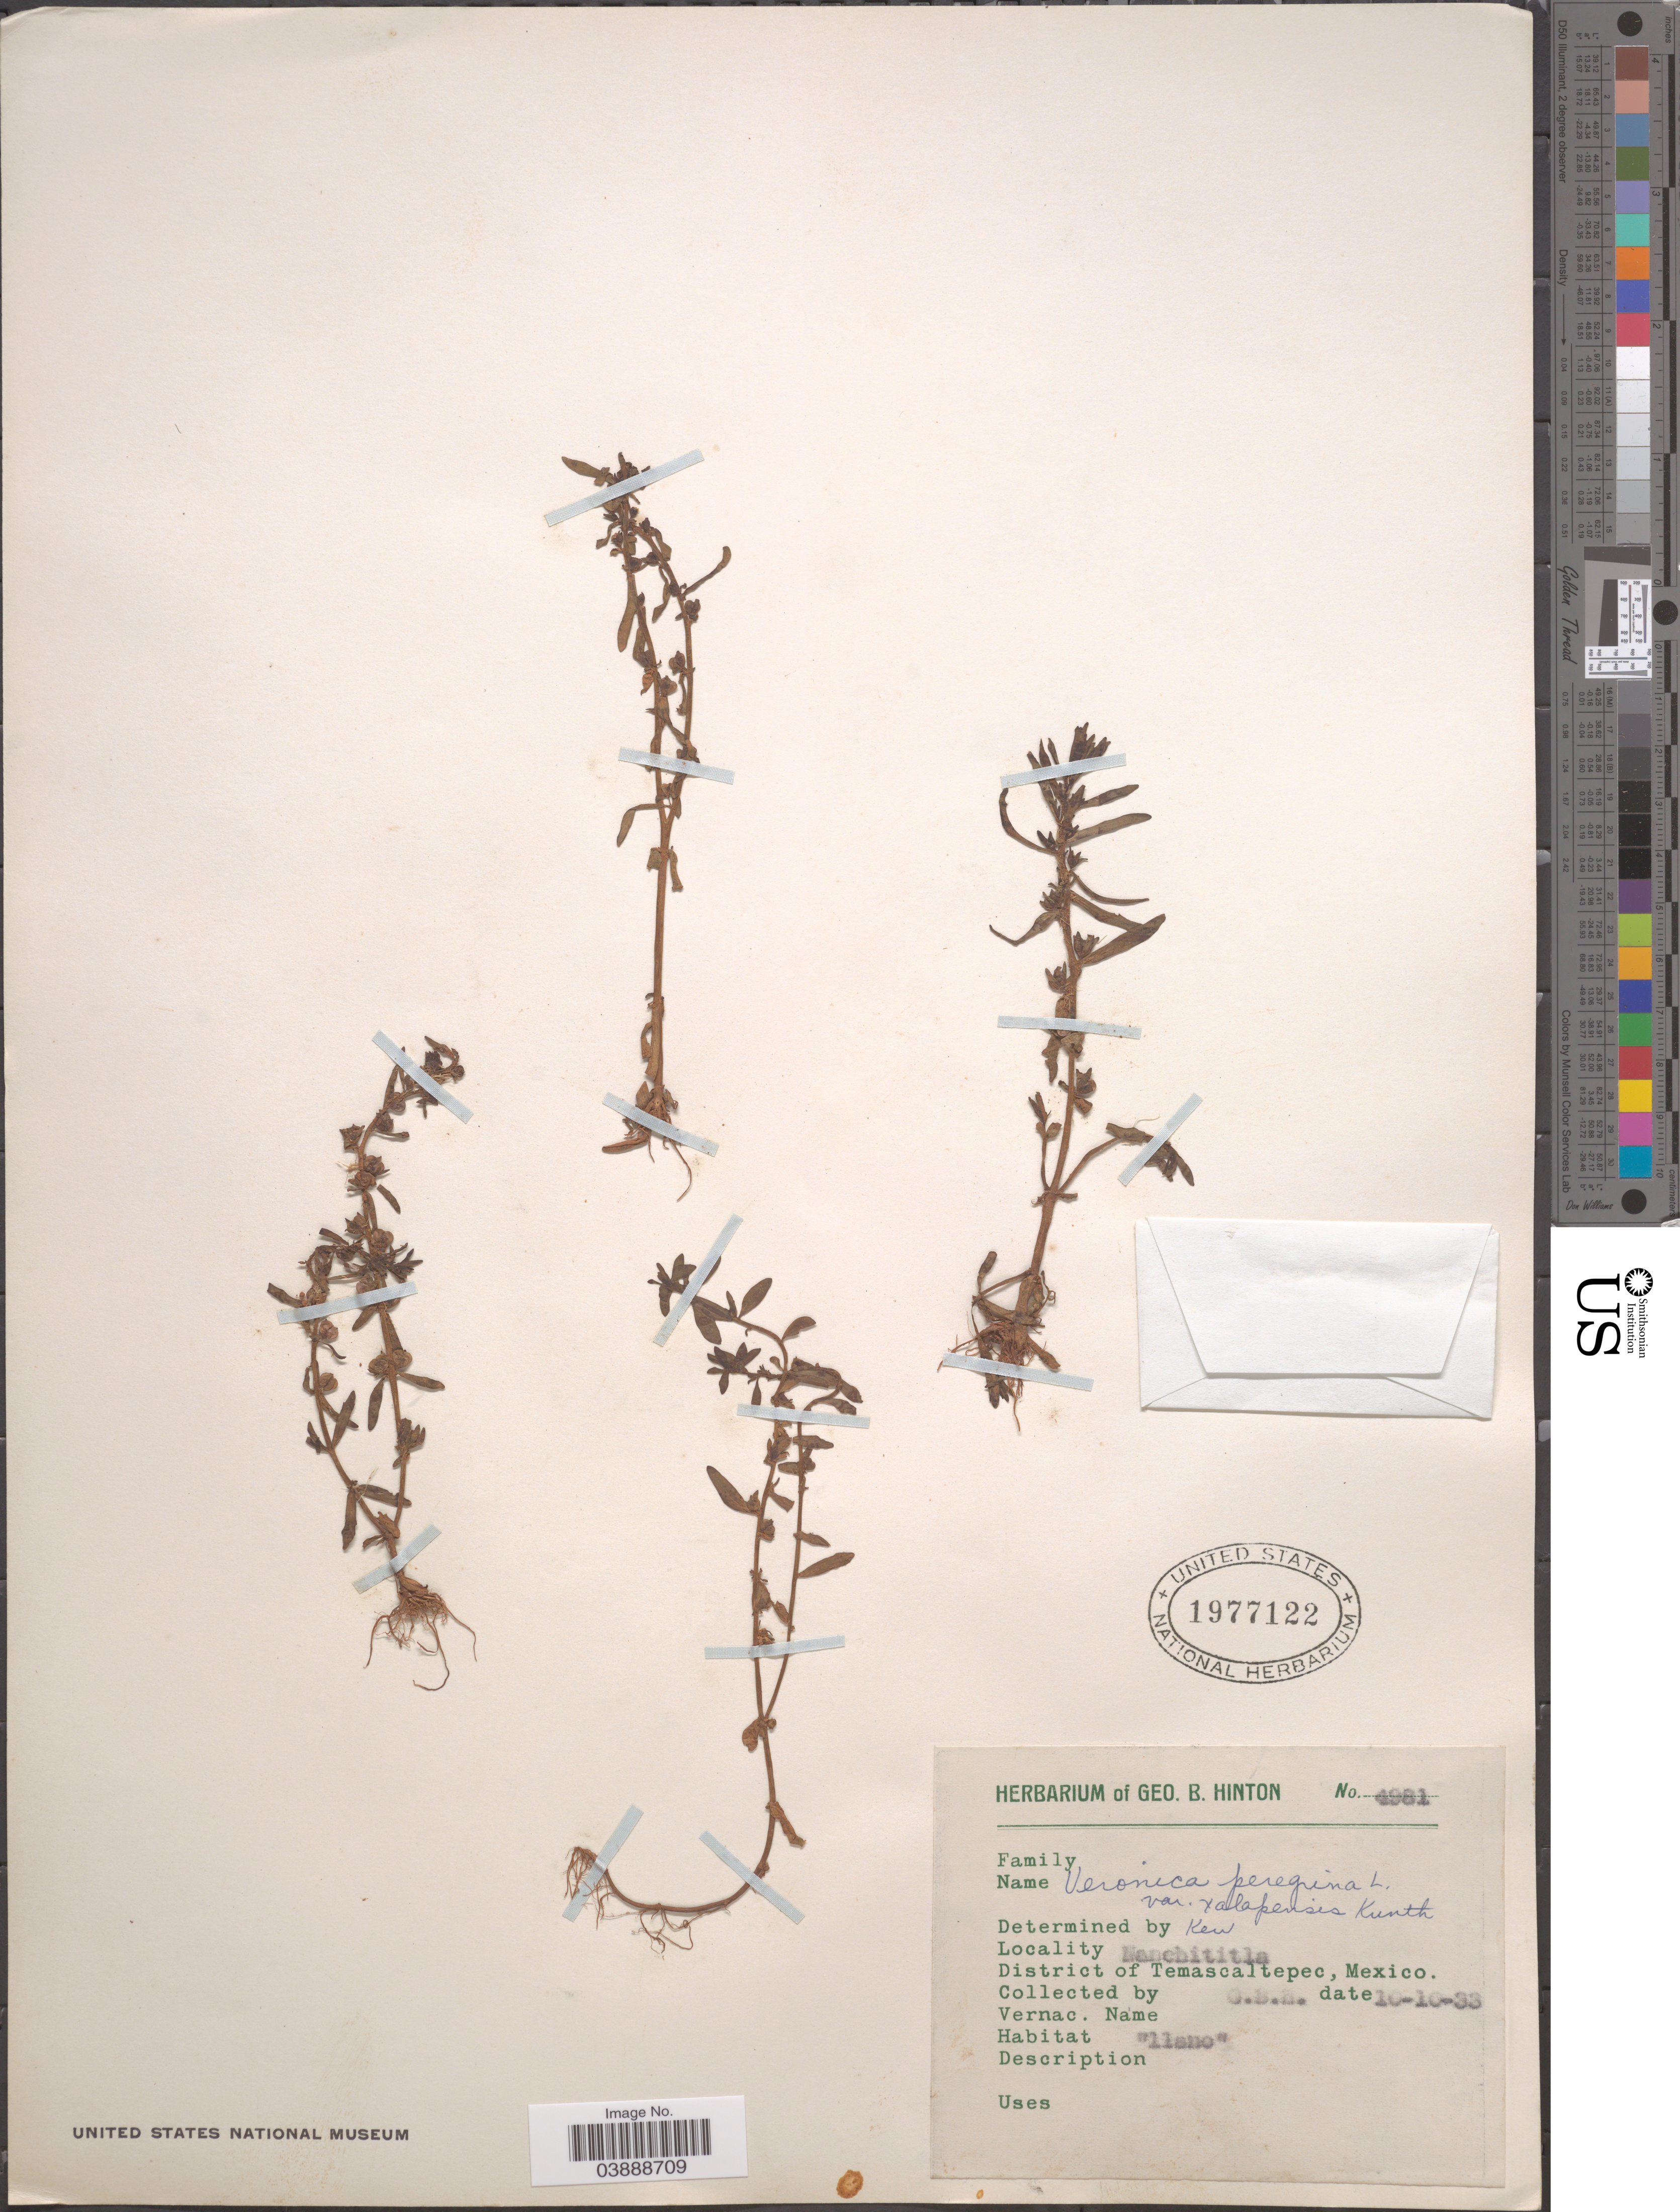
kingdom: Plantae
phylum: Tracheophyta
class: Magnoliopsida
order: Lamiales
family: Plantaginaceae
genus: Veronica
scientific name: Veronica peregrina subsp. xalapensis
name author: (Kunth) Pennell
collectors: G. B. Hinton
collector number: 4981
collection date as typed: Transcribed d/m/y: 10/10/33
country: Mexico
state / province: México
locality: Nanchititla. District of Temascaltepec.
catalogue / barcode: US 1977122